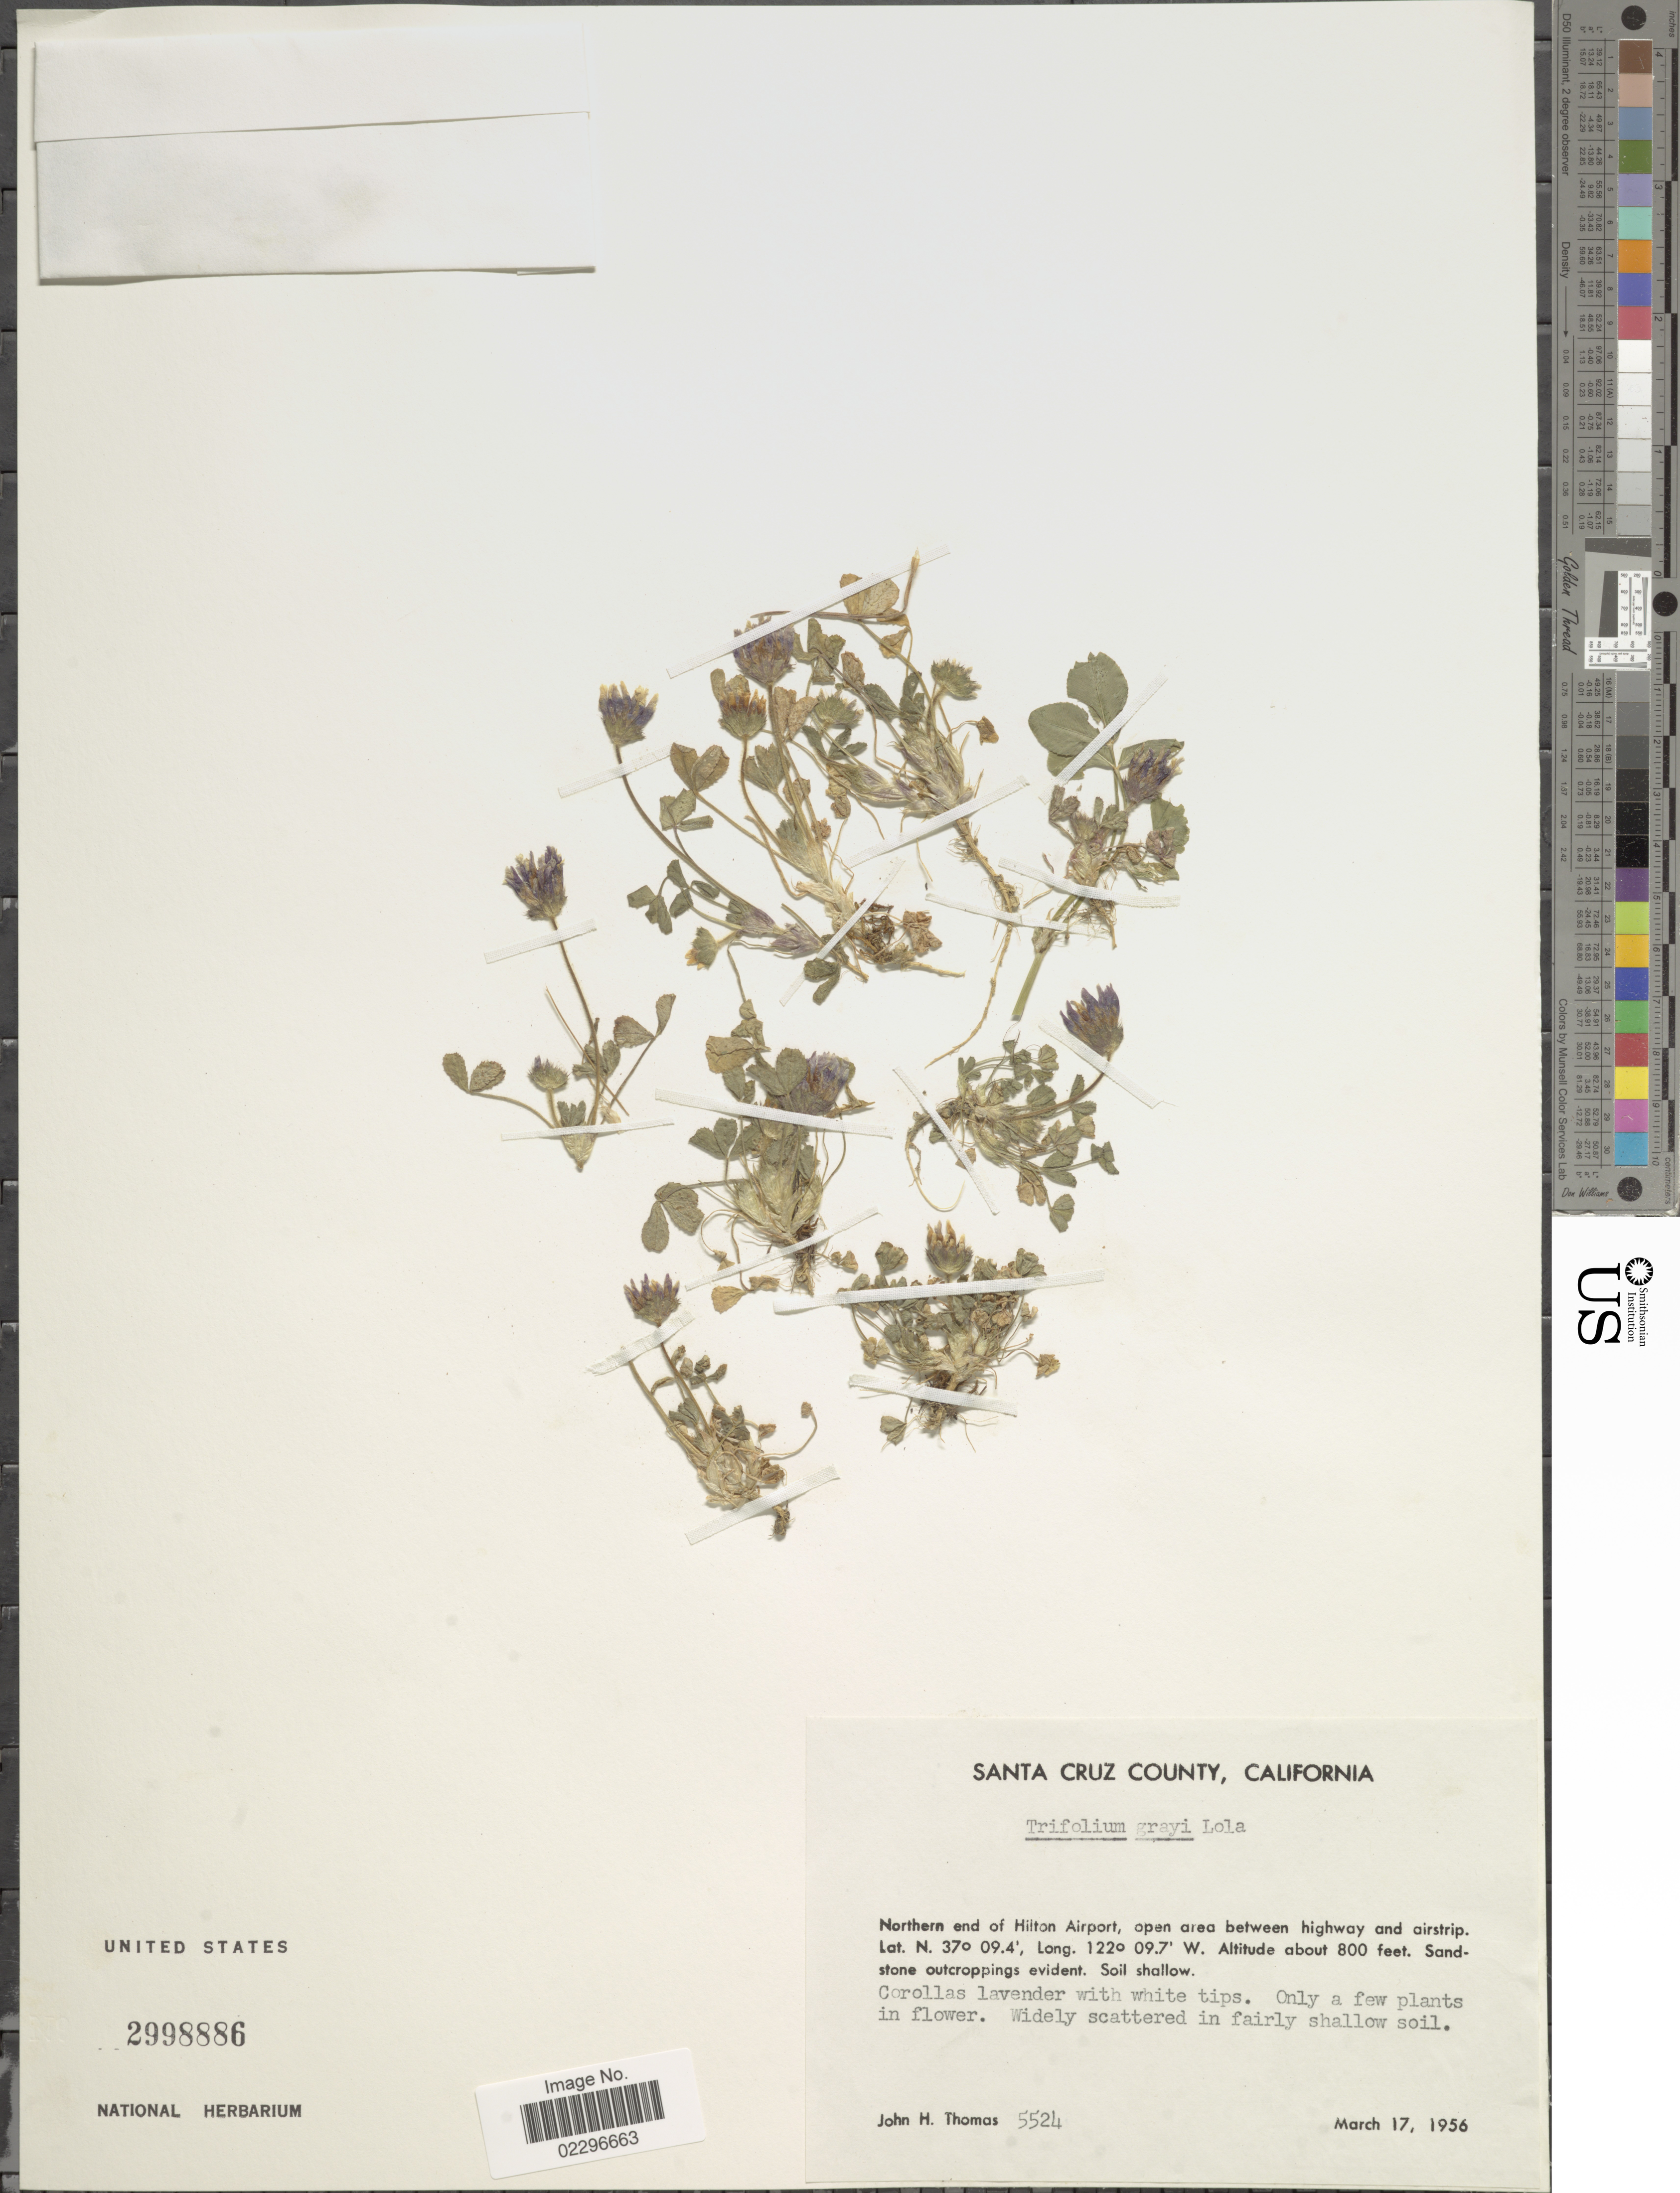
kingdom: Plantae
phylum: Tracheophyta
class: Magnoliopsida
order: Fabales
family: Fabaceae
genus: Trifolium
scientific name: Trifolium grayi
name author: Lojac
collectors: J. H. Thomas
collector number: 5524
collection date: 1956-03-17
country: United States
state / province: California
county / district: Santa Cruz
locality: Santa Cruz County. Northern end of Hilton Airport, open area between highway and airstrip.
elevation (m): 2438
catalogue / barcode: US 2998886